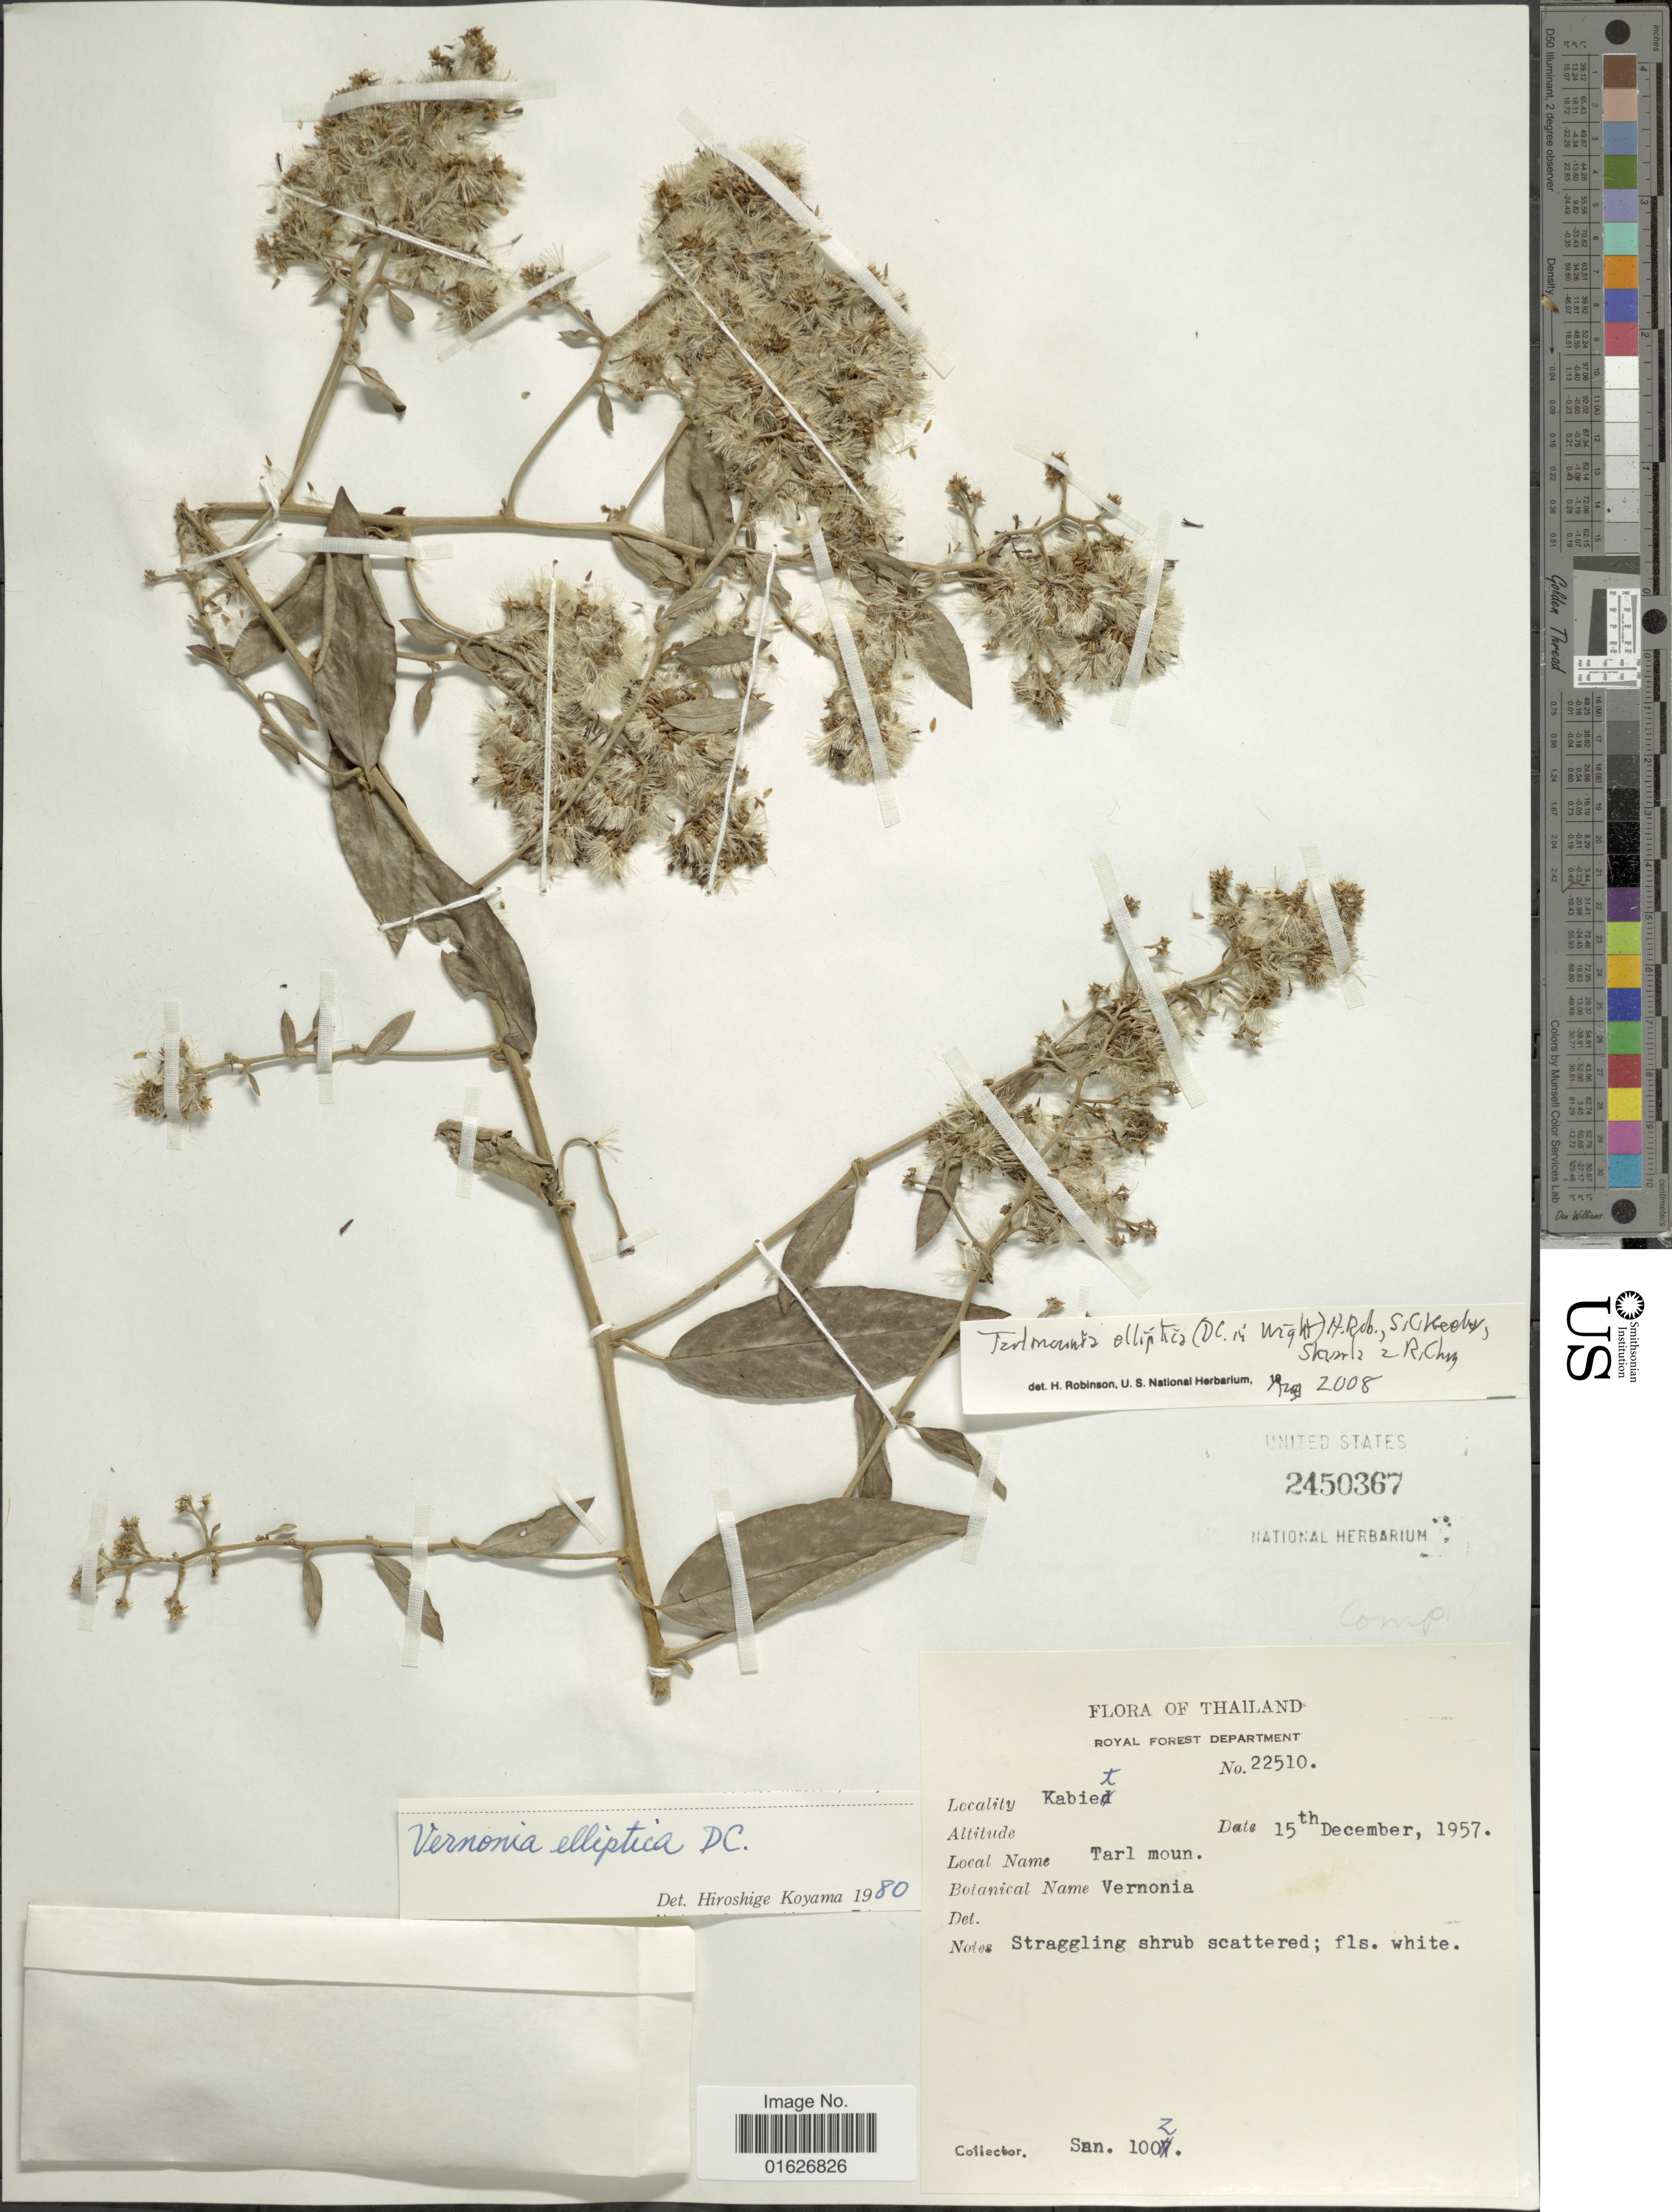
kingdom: Plantae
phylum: Tracheophyta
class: Magnoliopsida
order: Asterales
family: Asteraceae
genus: Tarlmounia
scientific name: Tarlmounia elliptica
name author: (DC.) H. Rob. et al.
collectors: Sanan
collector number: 100Z*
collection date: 1957-12-15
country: Thailand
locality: Kabiet.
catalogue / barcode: US 2450367